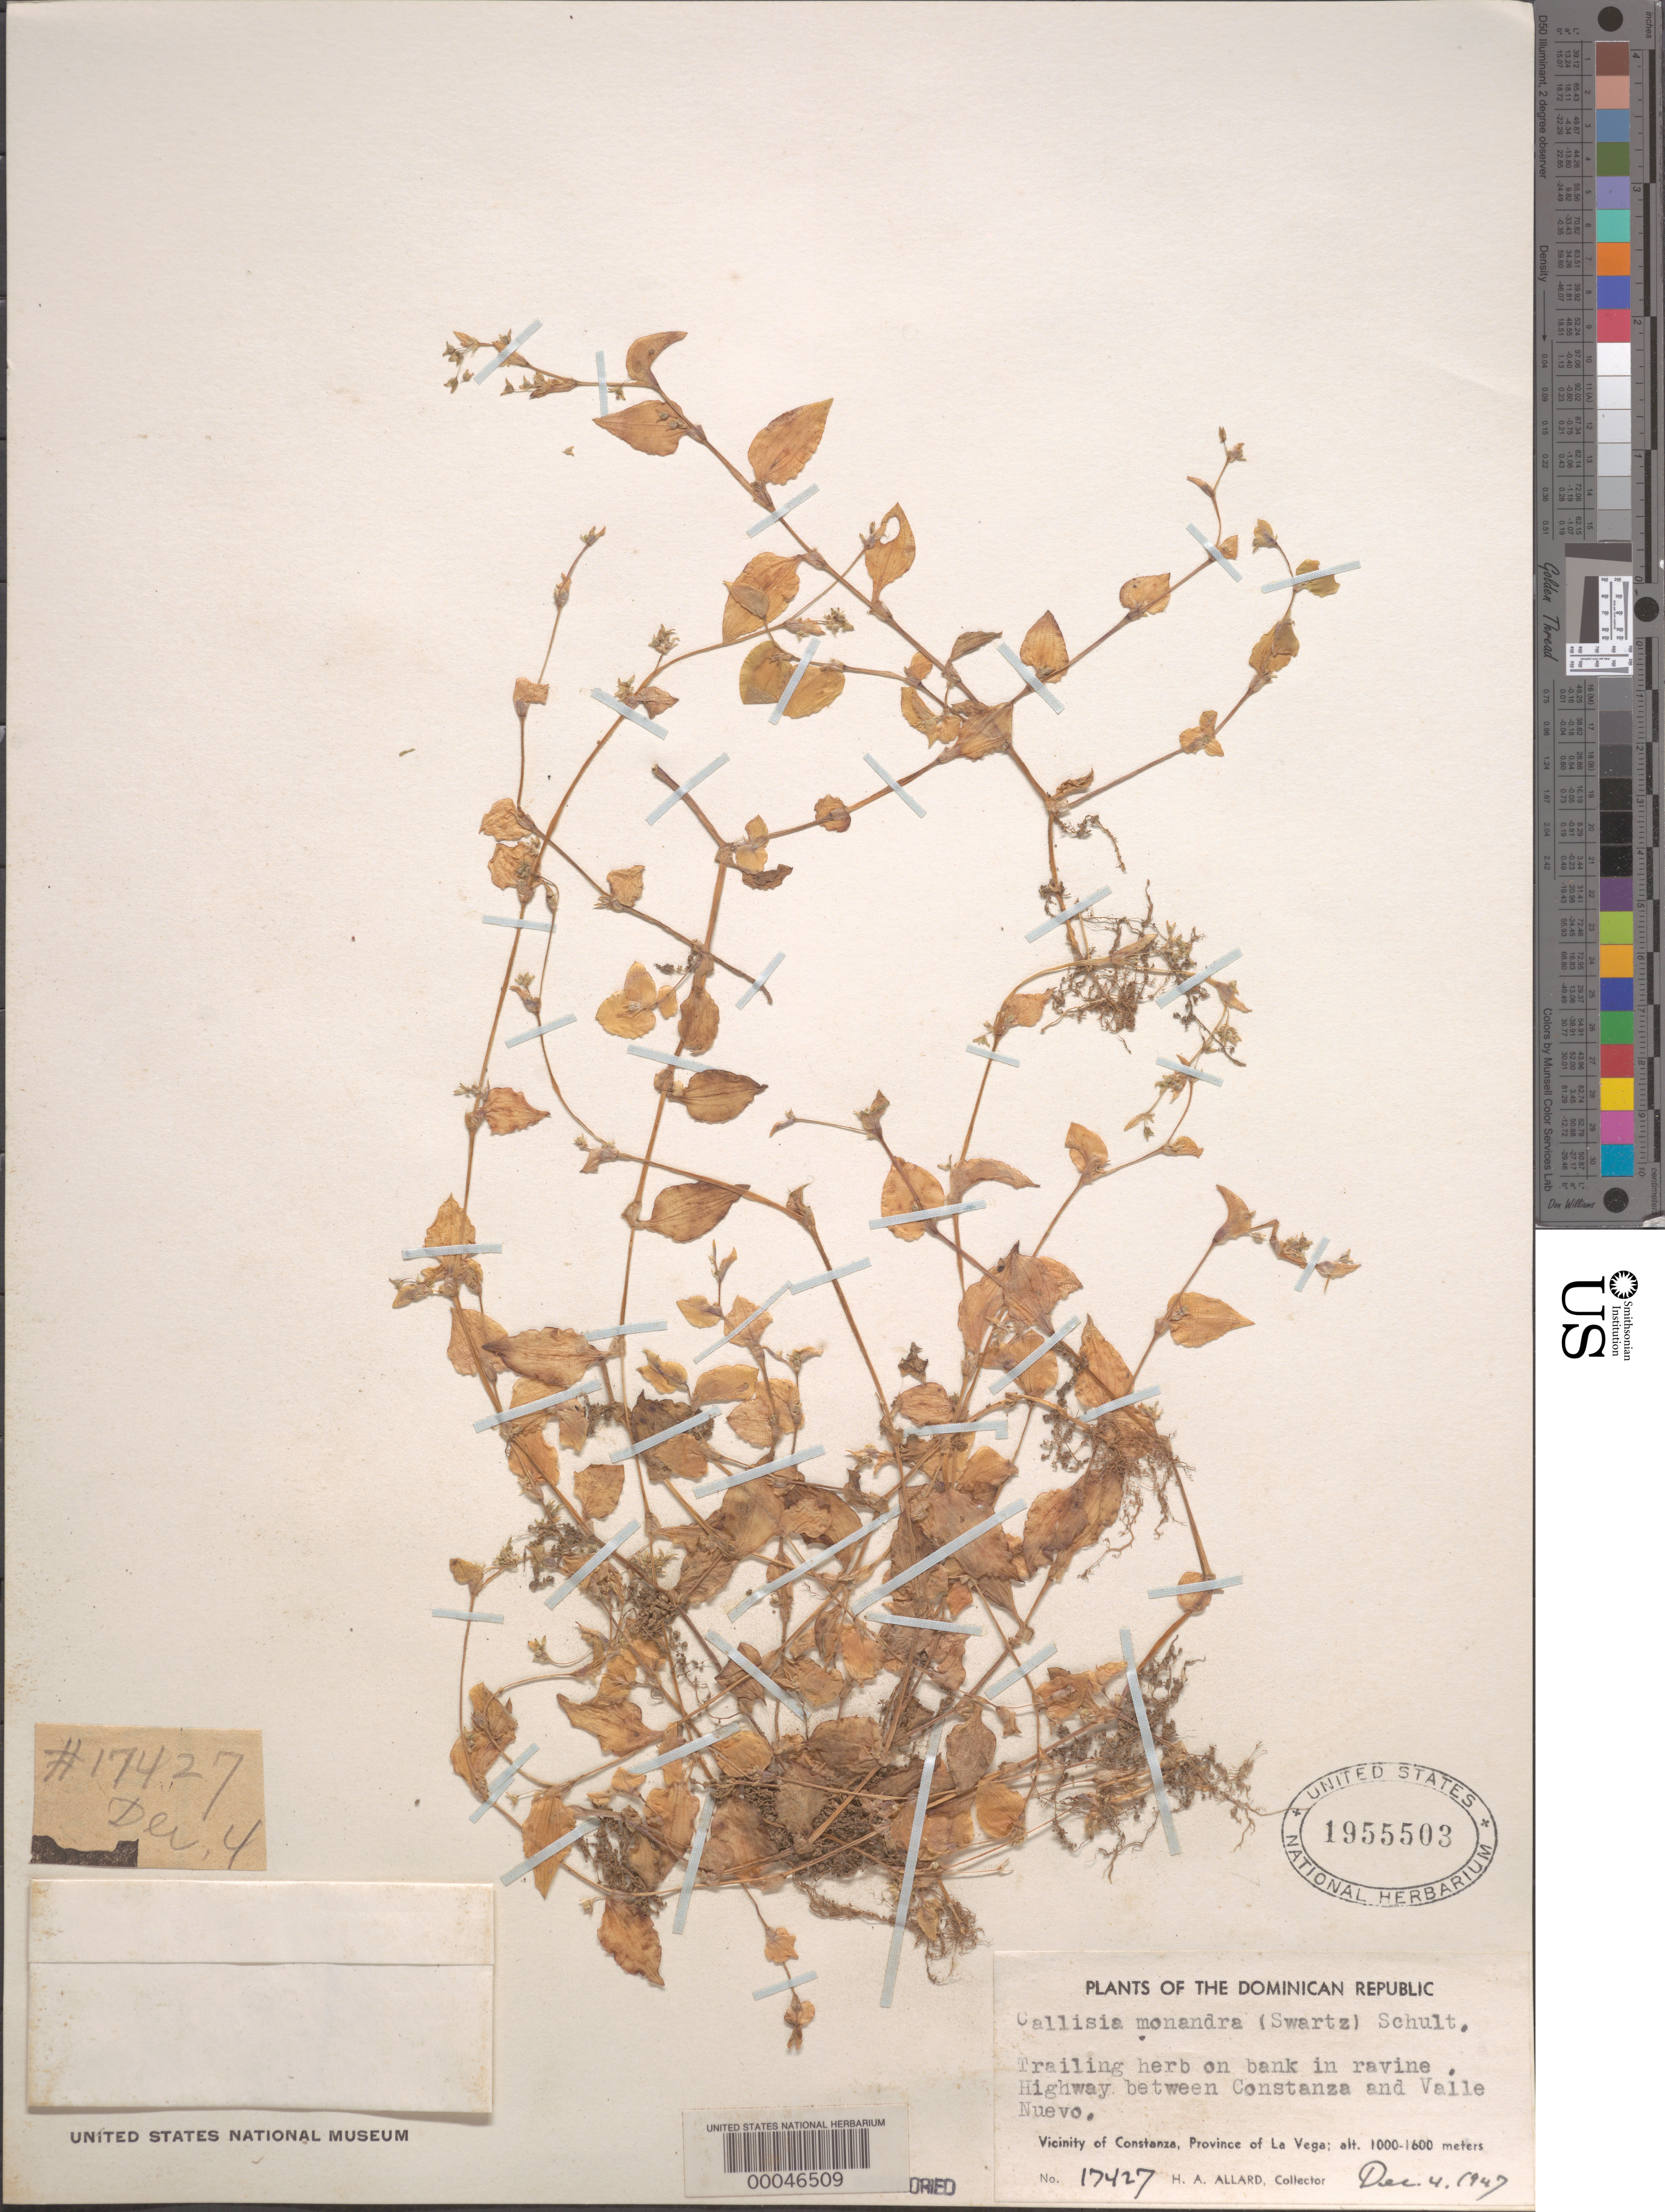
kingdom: Plantae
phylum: Tracheophyta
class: Liliopsida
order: Commelinales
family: Commelinaceae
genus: Callisia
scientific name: Callisia monandra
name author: (Sw.) Schult. & Schult. f.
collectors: H. A. Allard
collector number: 17427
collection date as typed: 04 Dec 1947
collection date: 1947-12-04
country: Dominican Republic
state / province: La Vega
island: Hispaniola Island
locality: Between constanza and valle nuevo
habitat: Ravine bank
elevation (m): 1000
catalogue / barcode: US 1955503